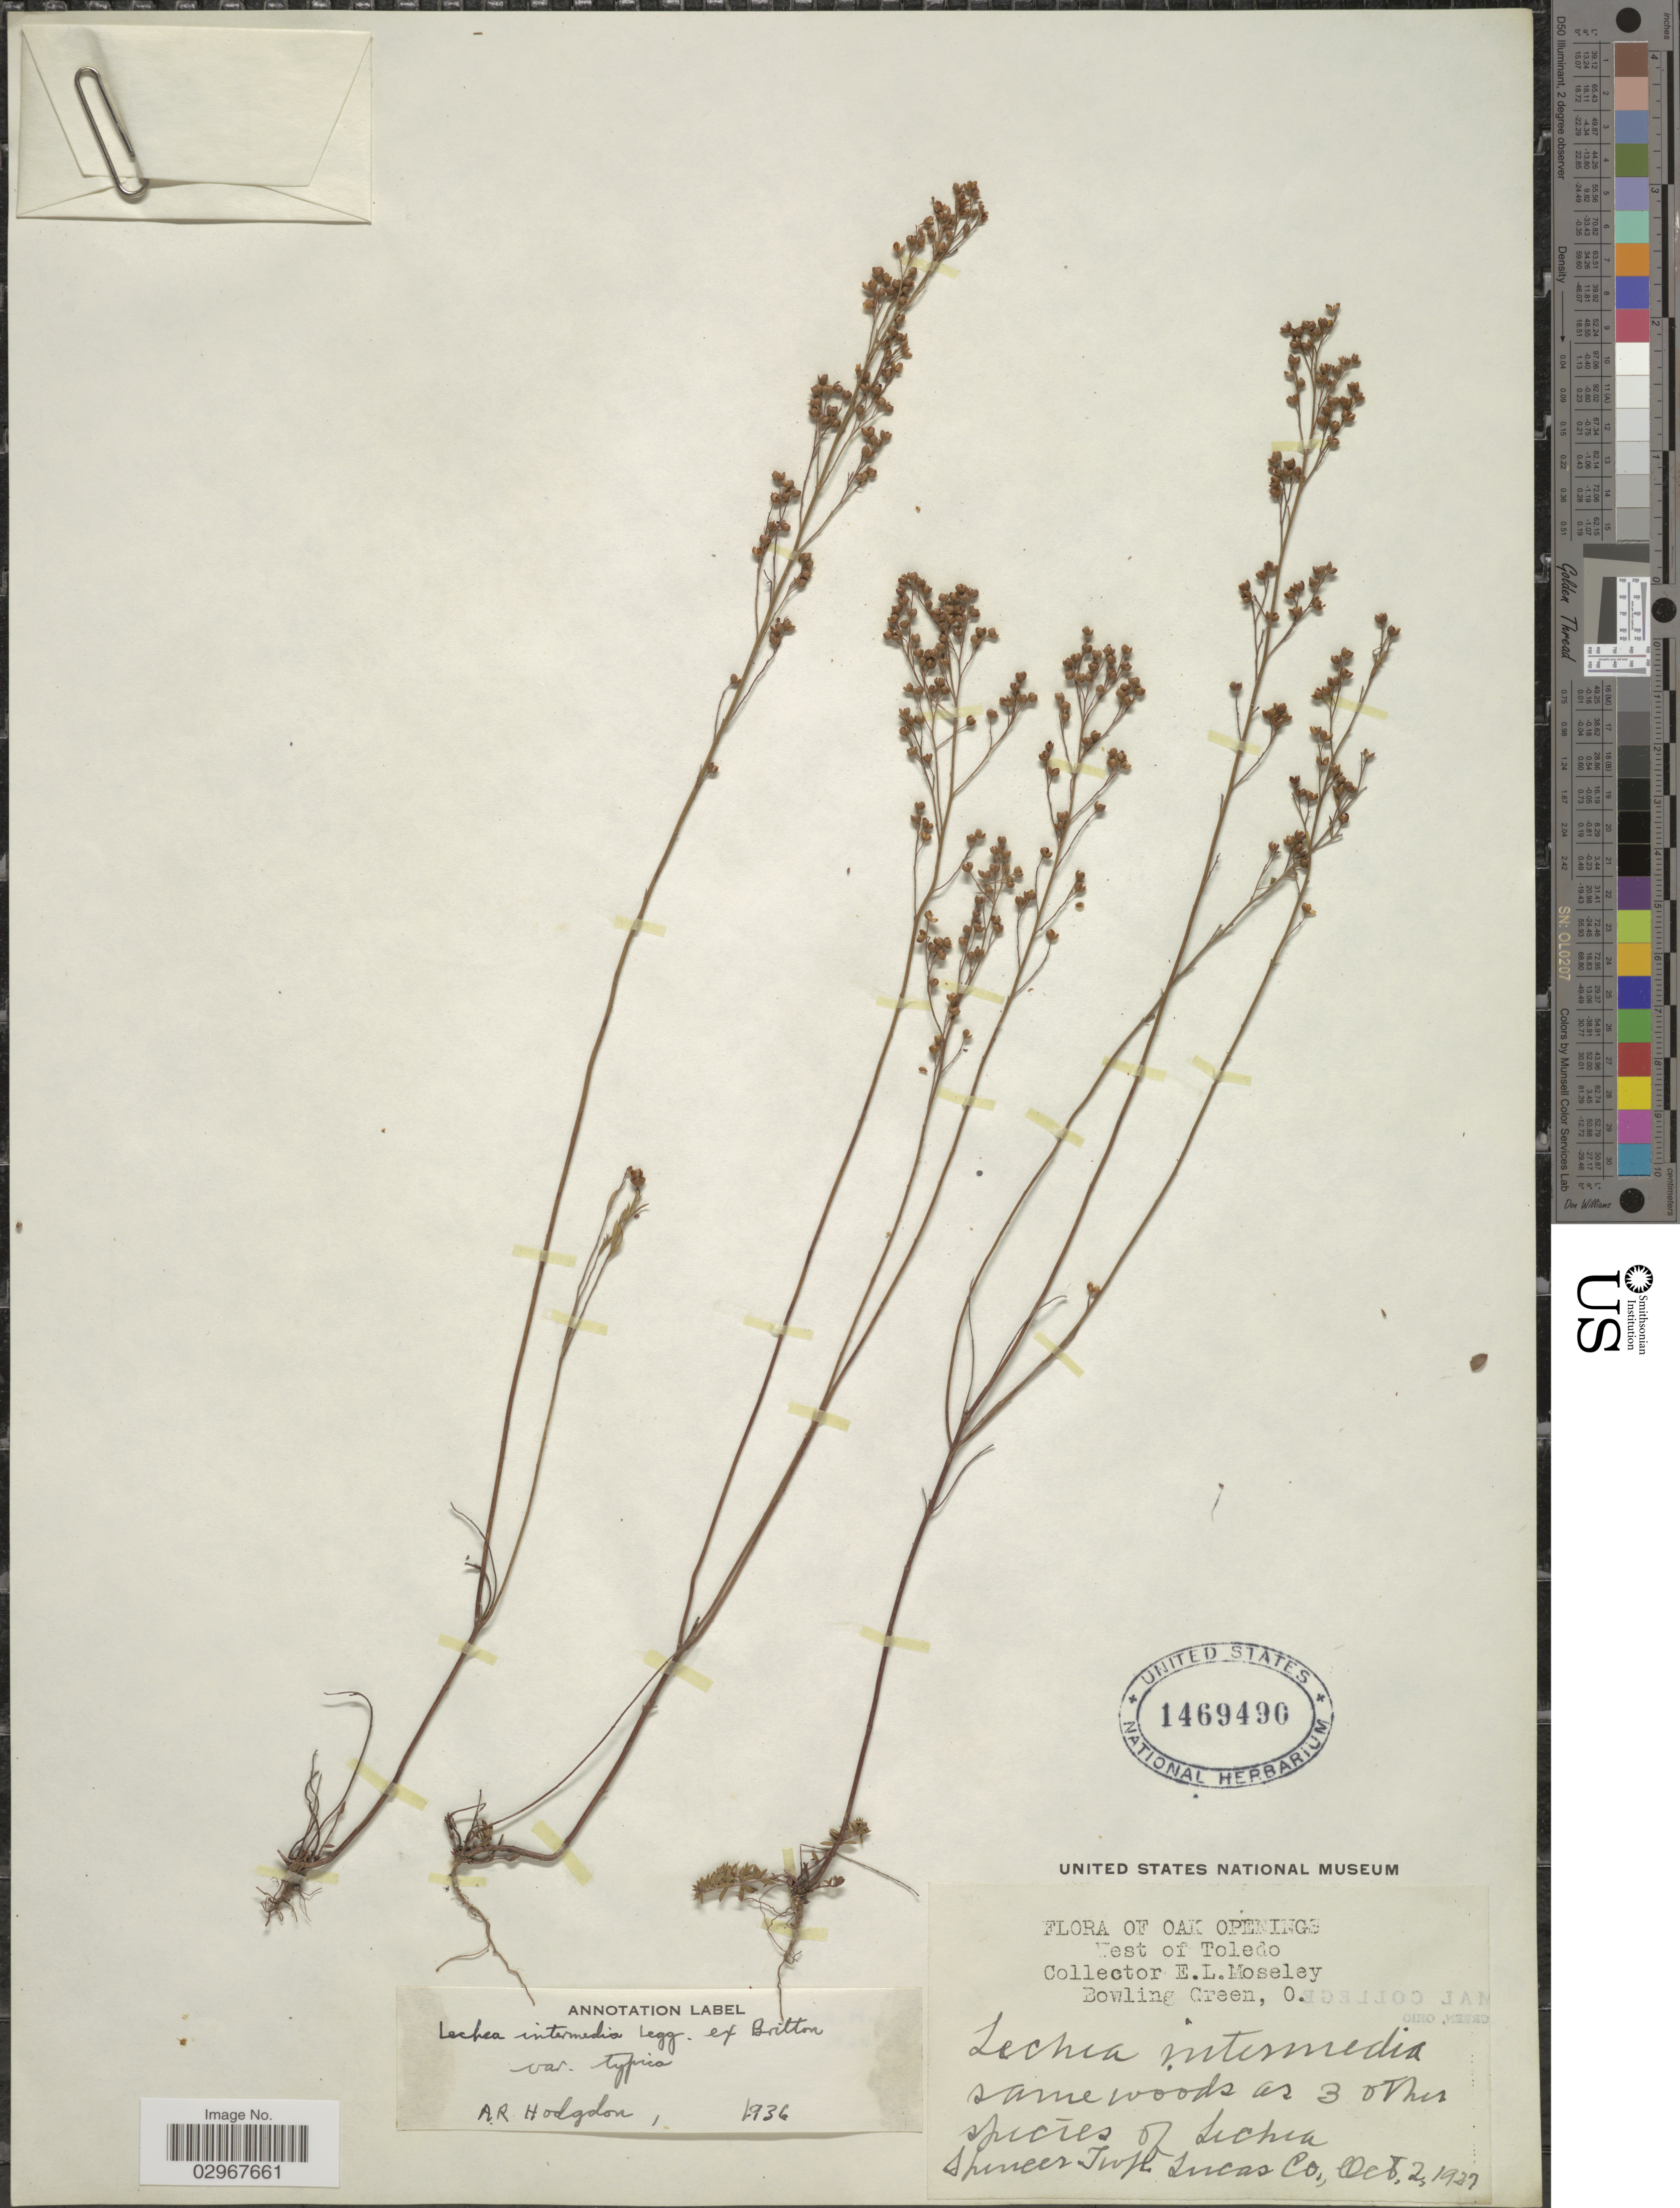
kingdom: Plantae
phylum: Tracheophyta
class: Magnoliopsida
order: Malvales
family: Cistaceae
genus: Lechea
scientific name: Lechea intermedia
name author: Legg. ex Britton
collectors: E. Moseley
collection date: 1927-10-02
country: United States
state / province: Ohio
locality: Oak Openings. West of Toledo. Bowling Green, O. Spencer Twp. Lucas Co.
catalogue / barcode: US 1469490